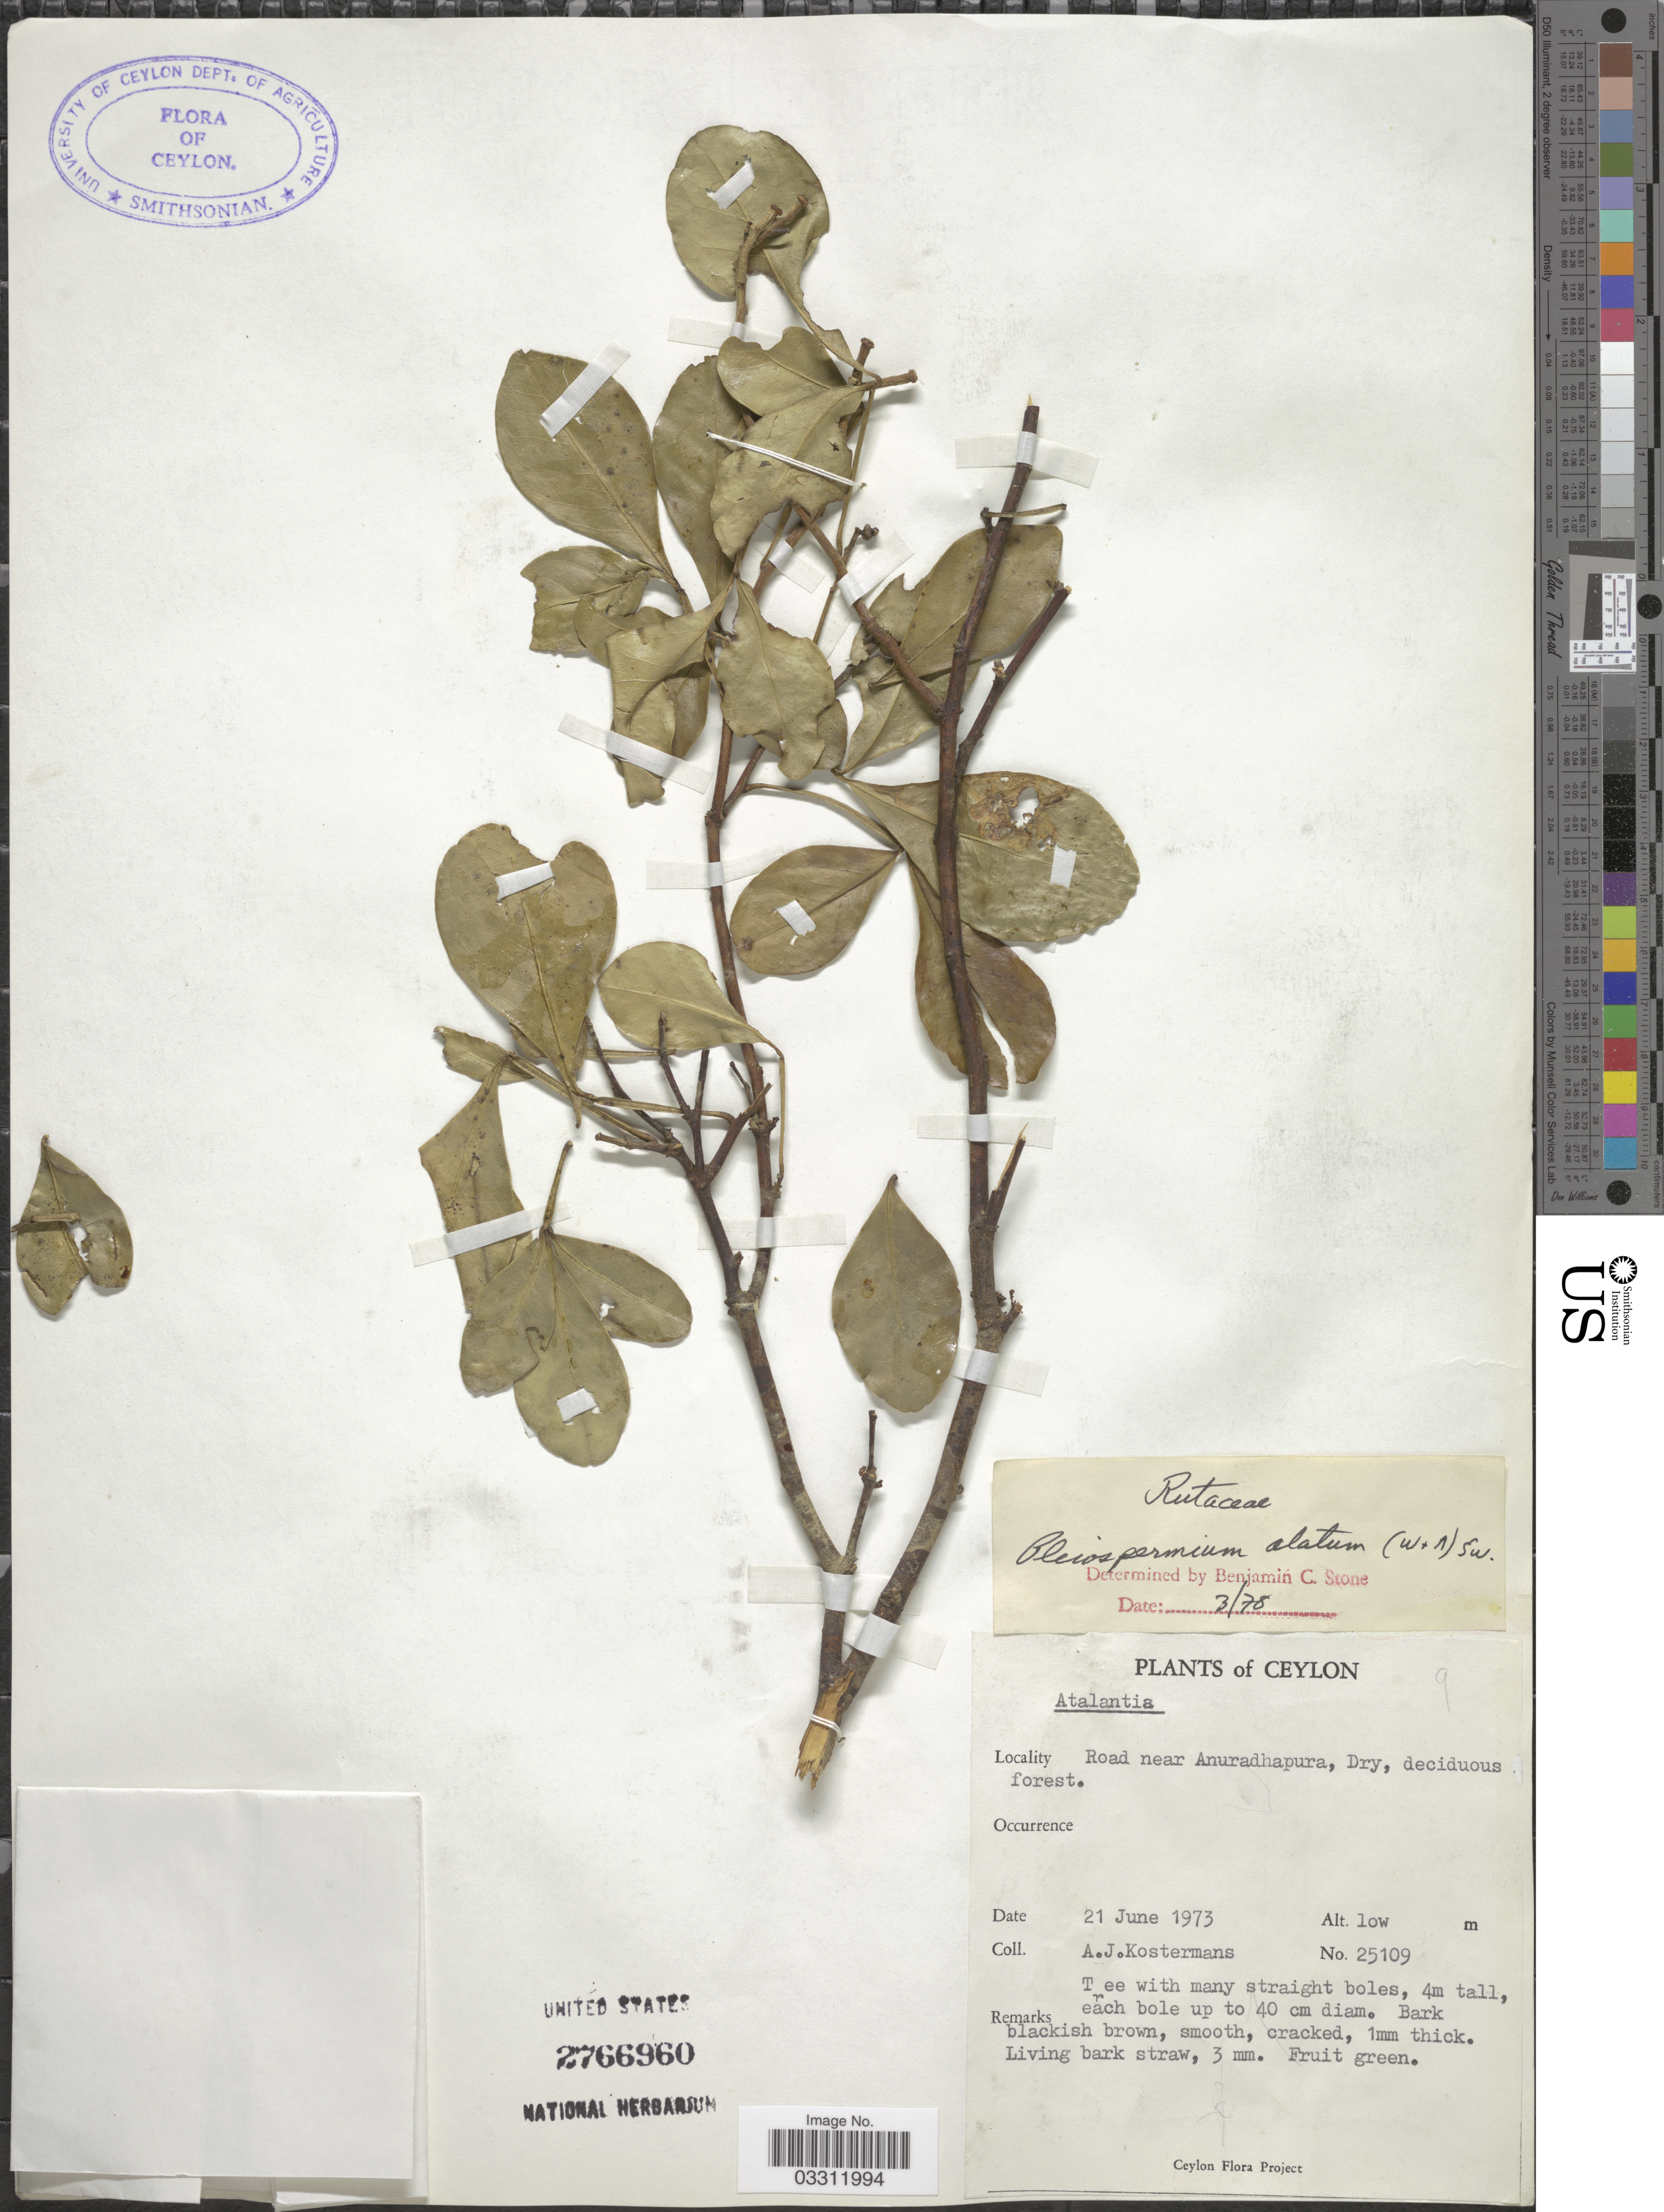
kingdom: Plantae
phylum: Tracheophyta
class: Magnoliopsida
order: Sapindales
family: Rutaceae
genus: Pleiospermium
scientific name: Pleiospermium alatum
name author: (Wight & Arn.) Swingle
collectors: A. J. G. Kostermans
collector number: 25109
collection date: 1973-06-21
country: Sri Lanka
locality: Ceylon, Road near Anuradhapura.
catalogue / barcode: US 2766960